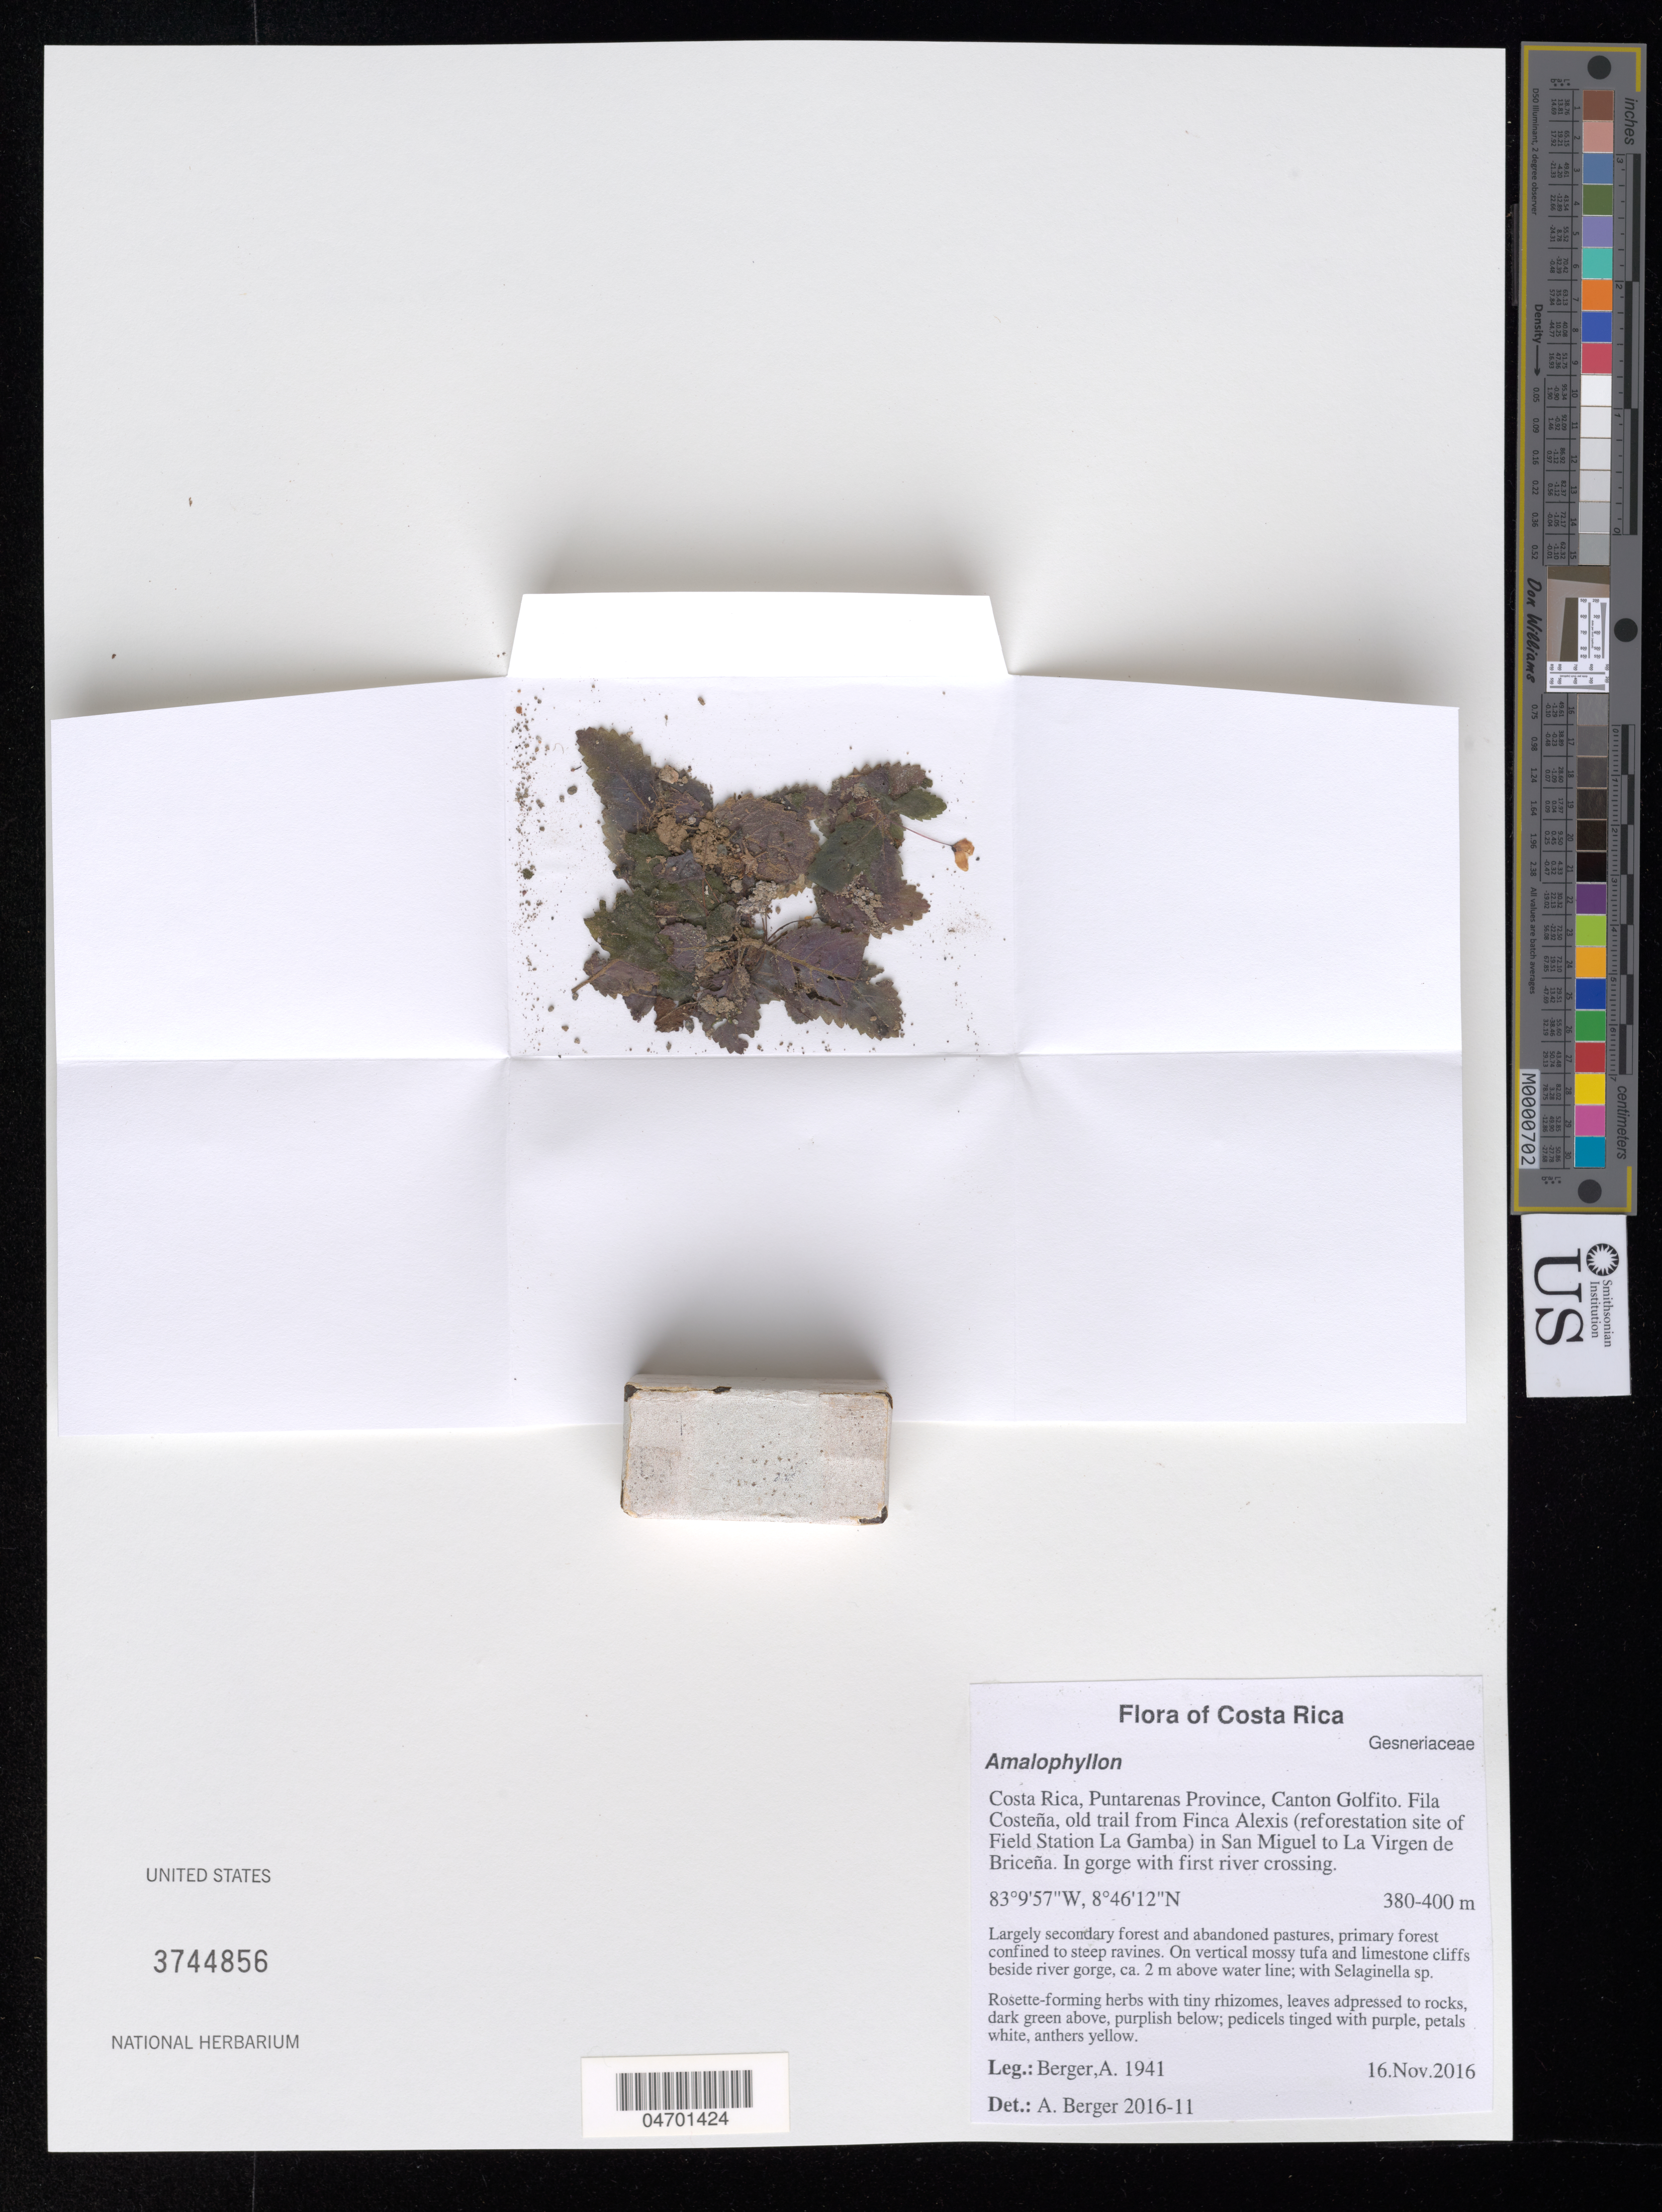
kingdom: Plantae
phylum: Tracheophyta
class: Magnoliopsida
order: Lamiales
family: Gesneriaceae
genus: Amalophyllon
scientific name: Amalophyllon sp.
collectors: A. Berger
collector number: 1941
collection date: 2016-11-16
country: Costa Rica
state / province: Puntarenas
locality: Canton Golfito. Fila Costeña, old trail from Finca Alexis (reforestation site of Field Station La Gamba) in San Miguel to La Virgen de Briceña. In gorge with first river crossing.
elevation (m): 380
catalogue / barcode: US 3744856